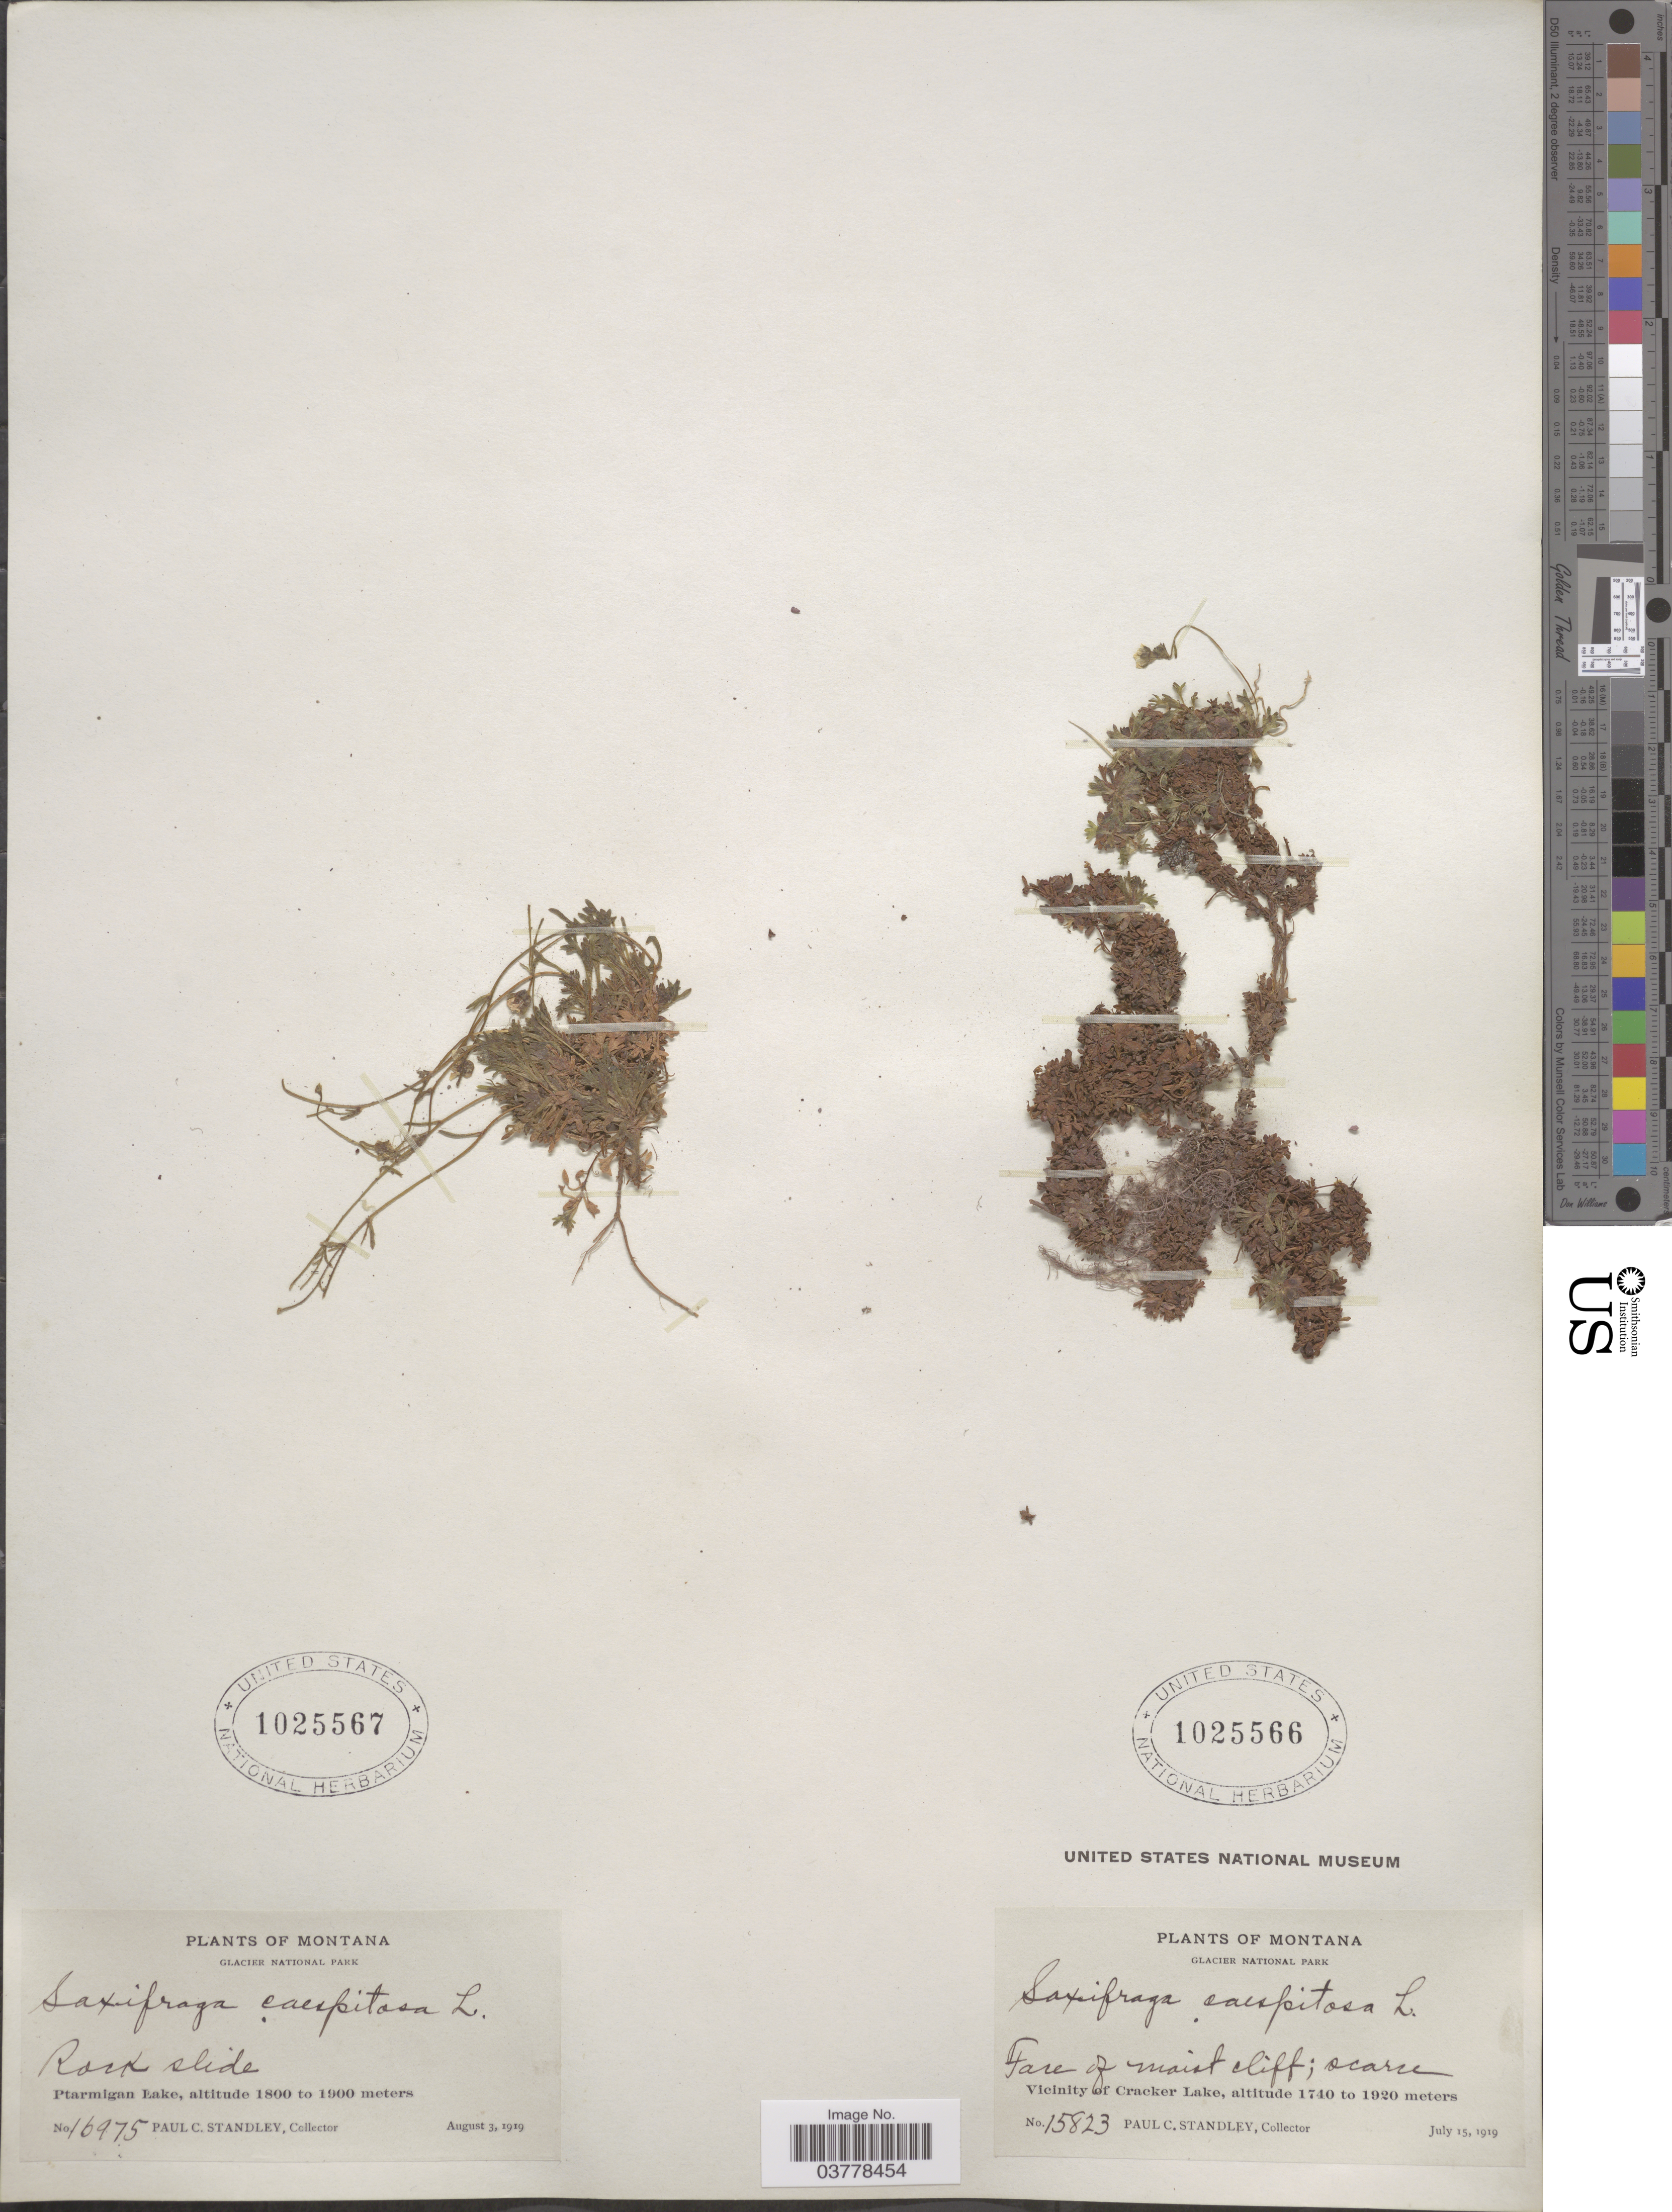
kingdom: Plantae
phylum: Tracheophyta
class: Magnoliopsida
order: Saxifragales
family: Saxifragaceae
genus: Saxifraga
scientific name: Saxifraga caespitosa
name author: L.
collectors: P. C. Standley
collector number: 16975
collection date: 1919-08-03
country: United States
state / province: Montana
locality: Glacier National Park. Ptarmigan Lake.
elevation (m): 1800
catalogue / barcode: US 1025567